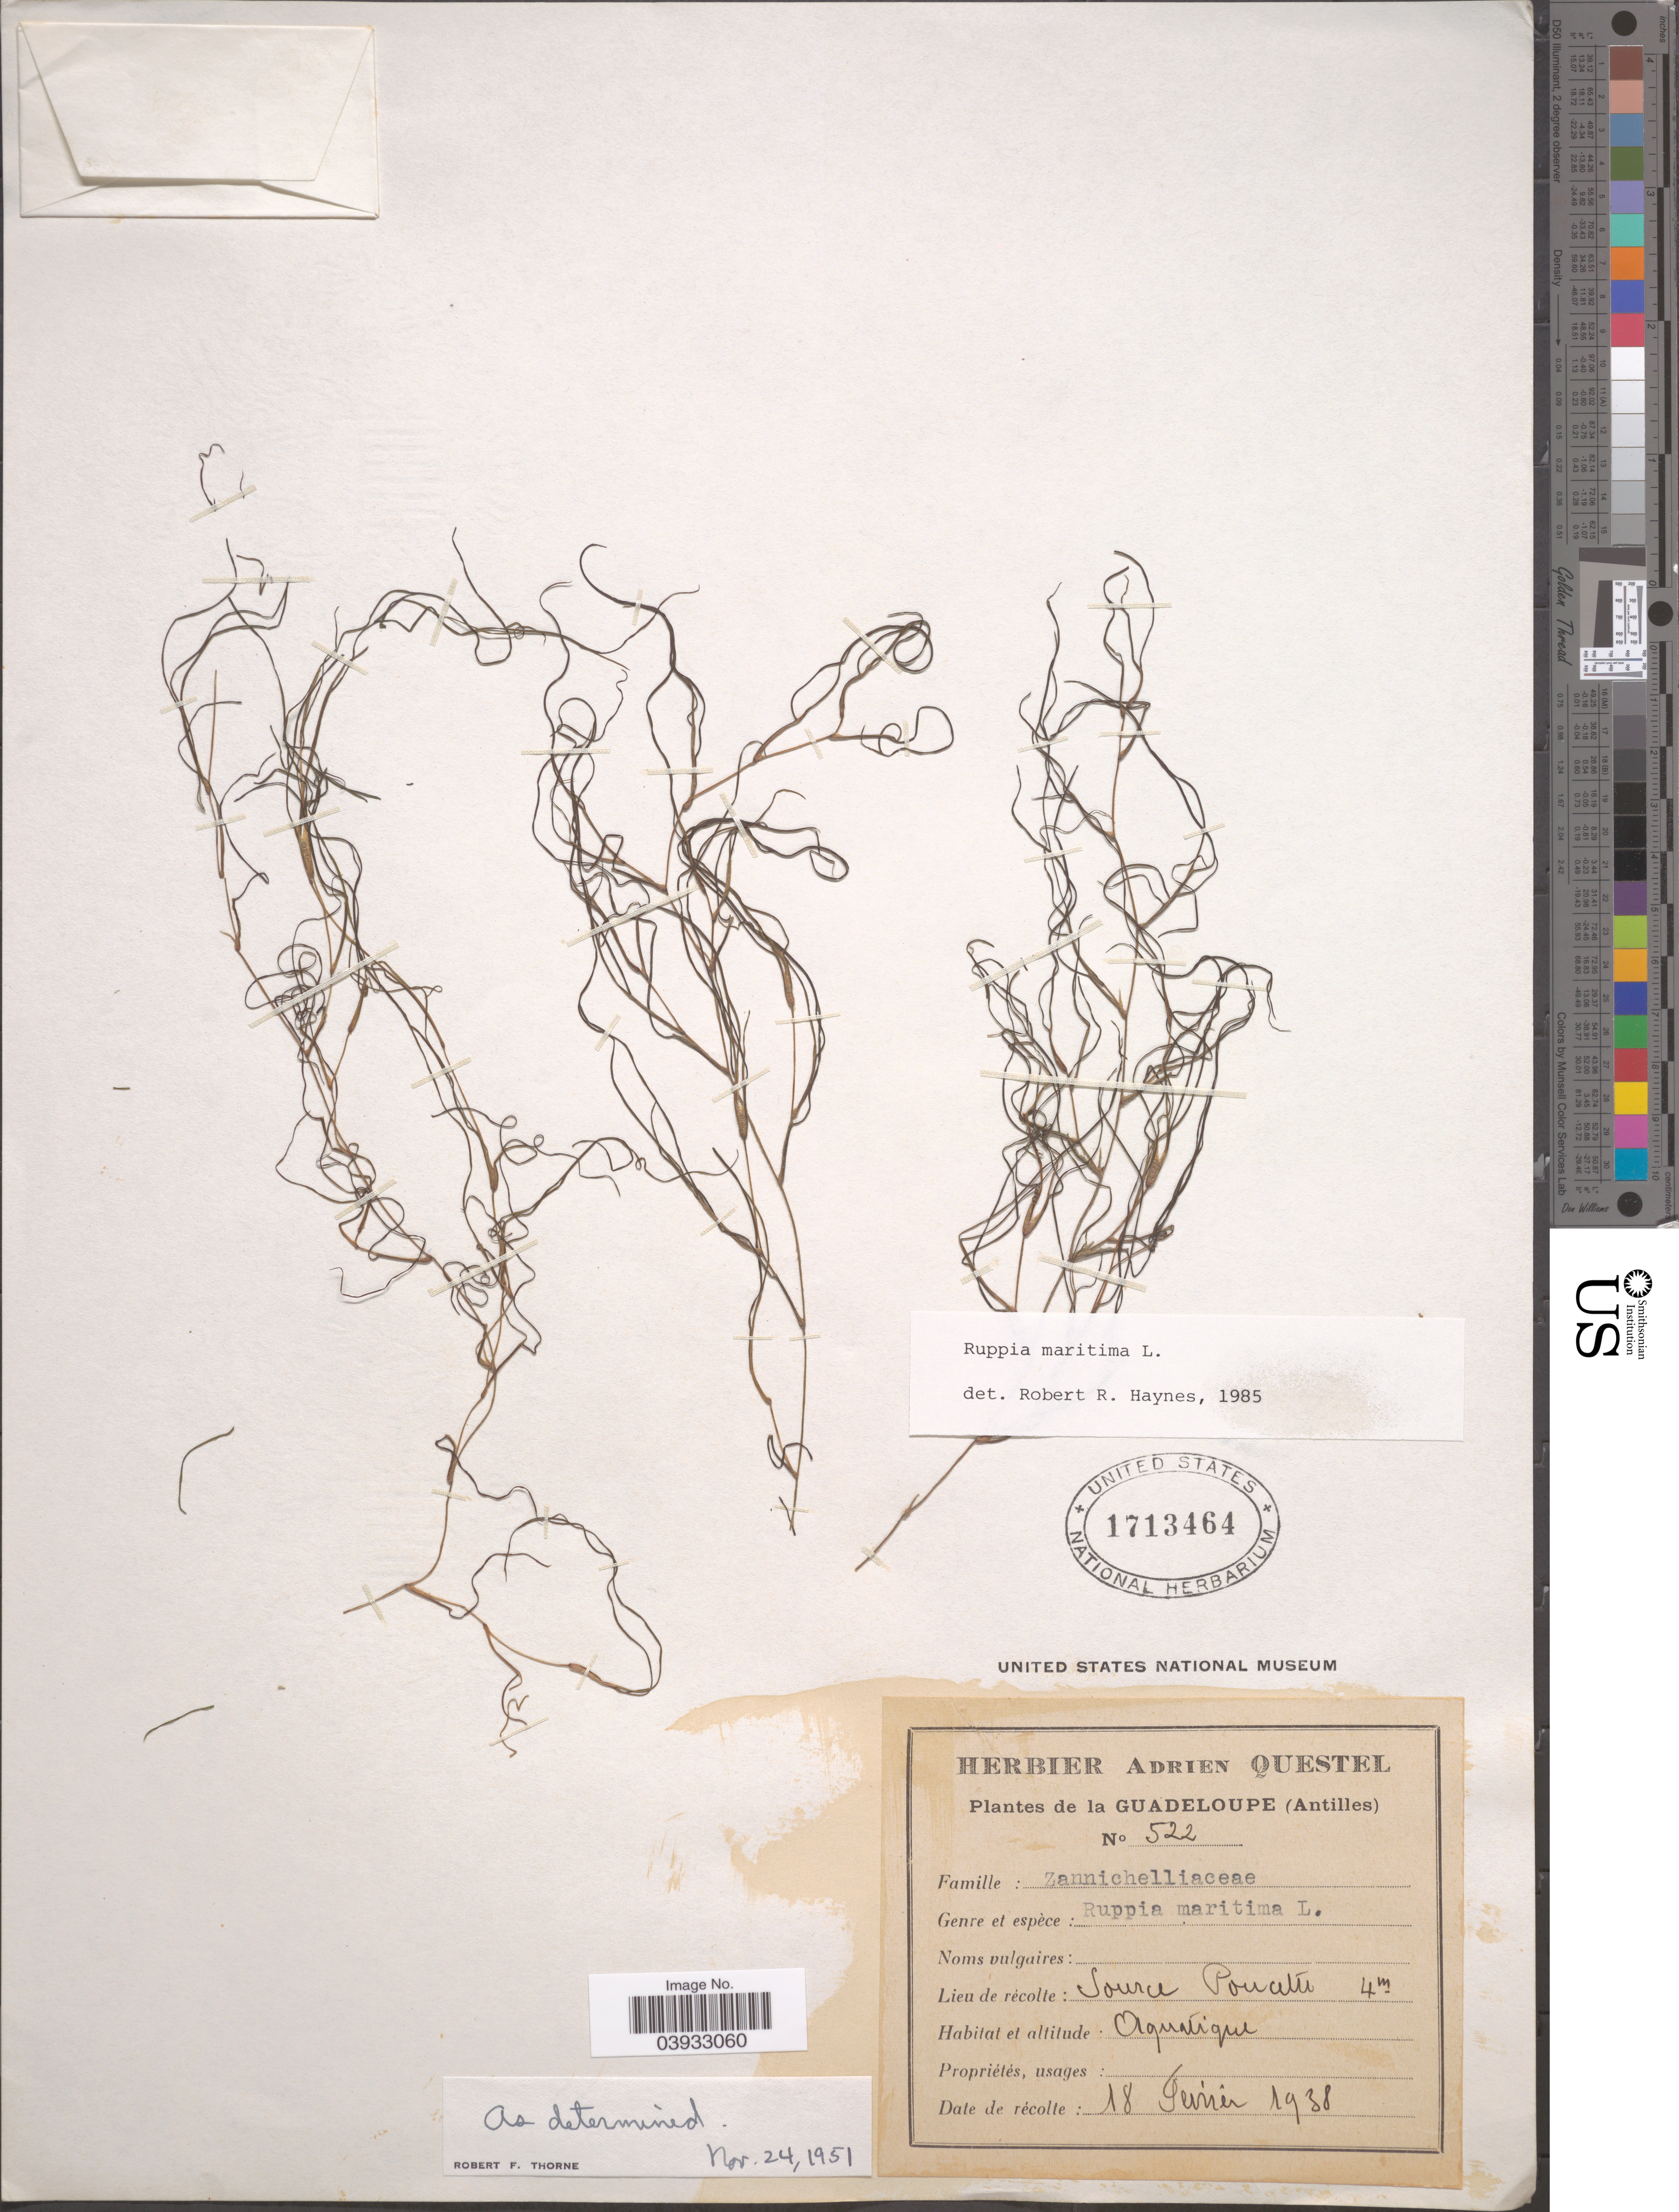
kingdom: Plantae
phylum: Tracheophyta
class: Liliopsida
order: Alismatales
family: Ruppiaceae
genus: Ruppia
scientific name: Ruppia maritima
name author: L.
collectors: A. Questel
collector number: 522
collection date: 1938-02-18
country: Guadeloupe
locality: (Antilles). Source Poucet.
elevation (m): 4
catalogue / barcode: US 1713464